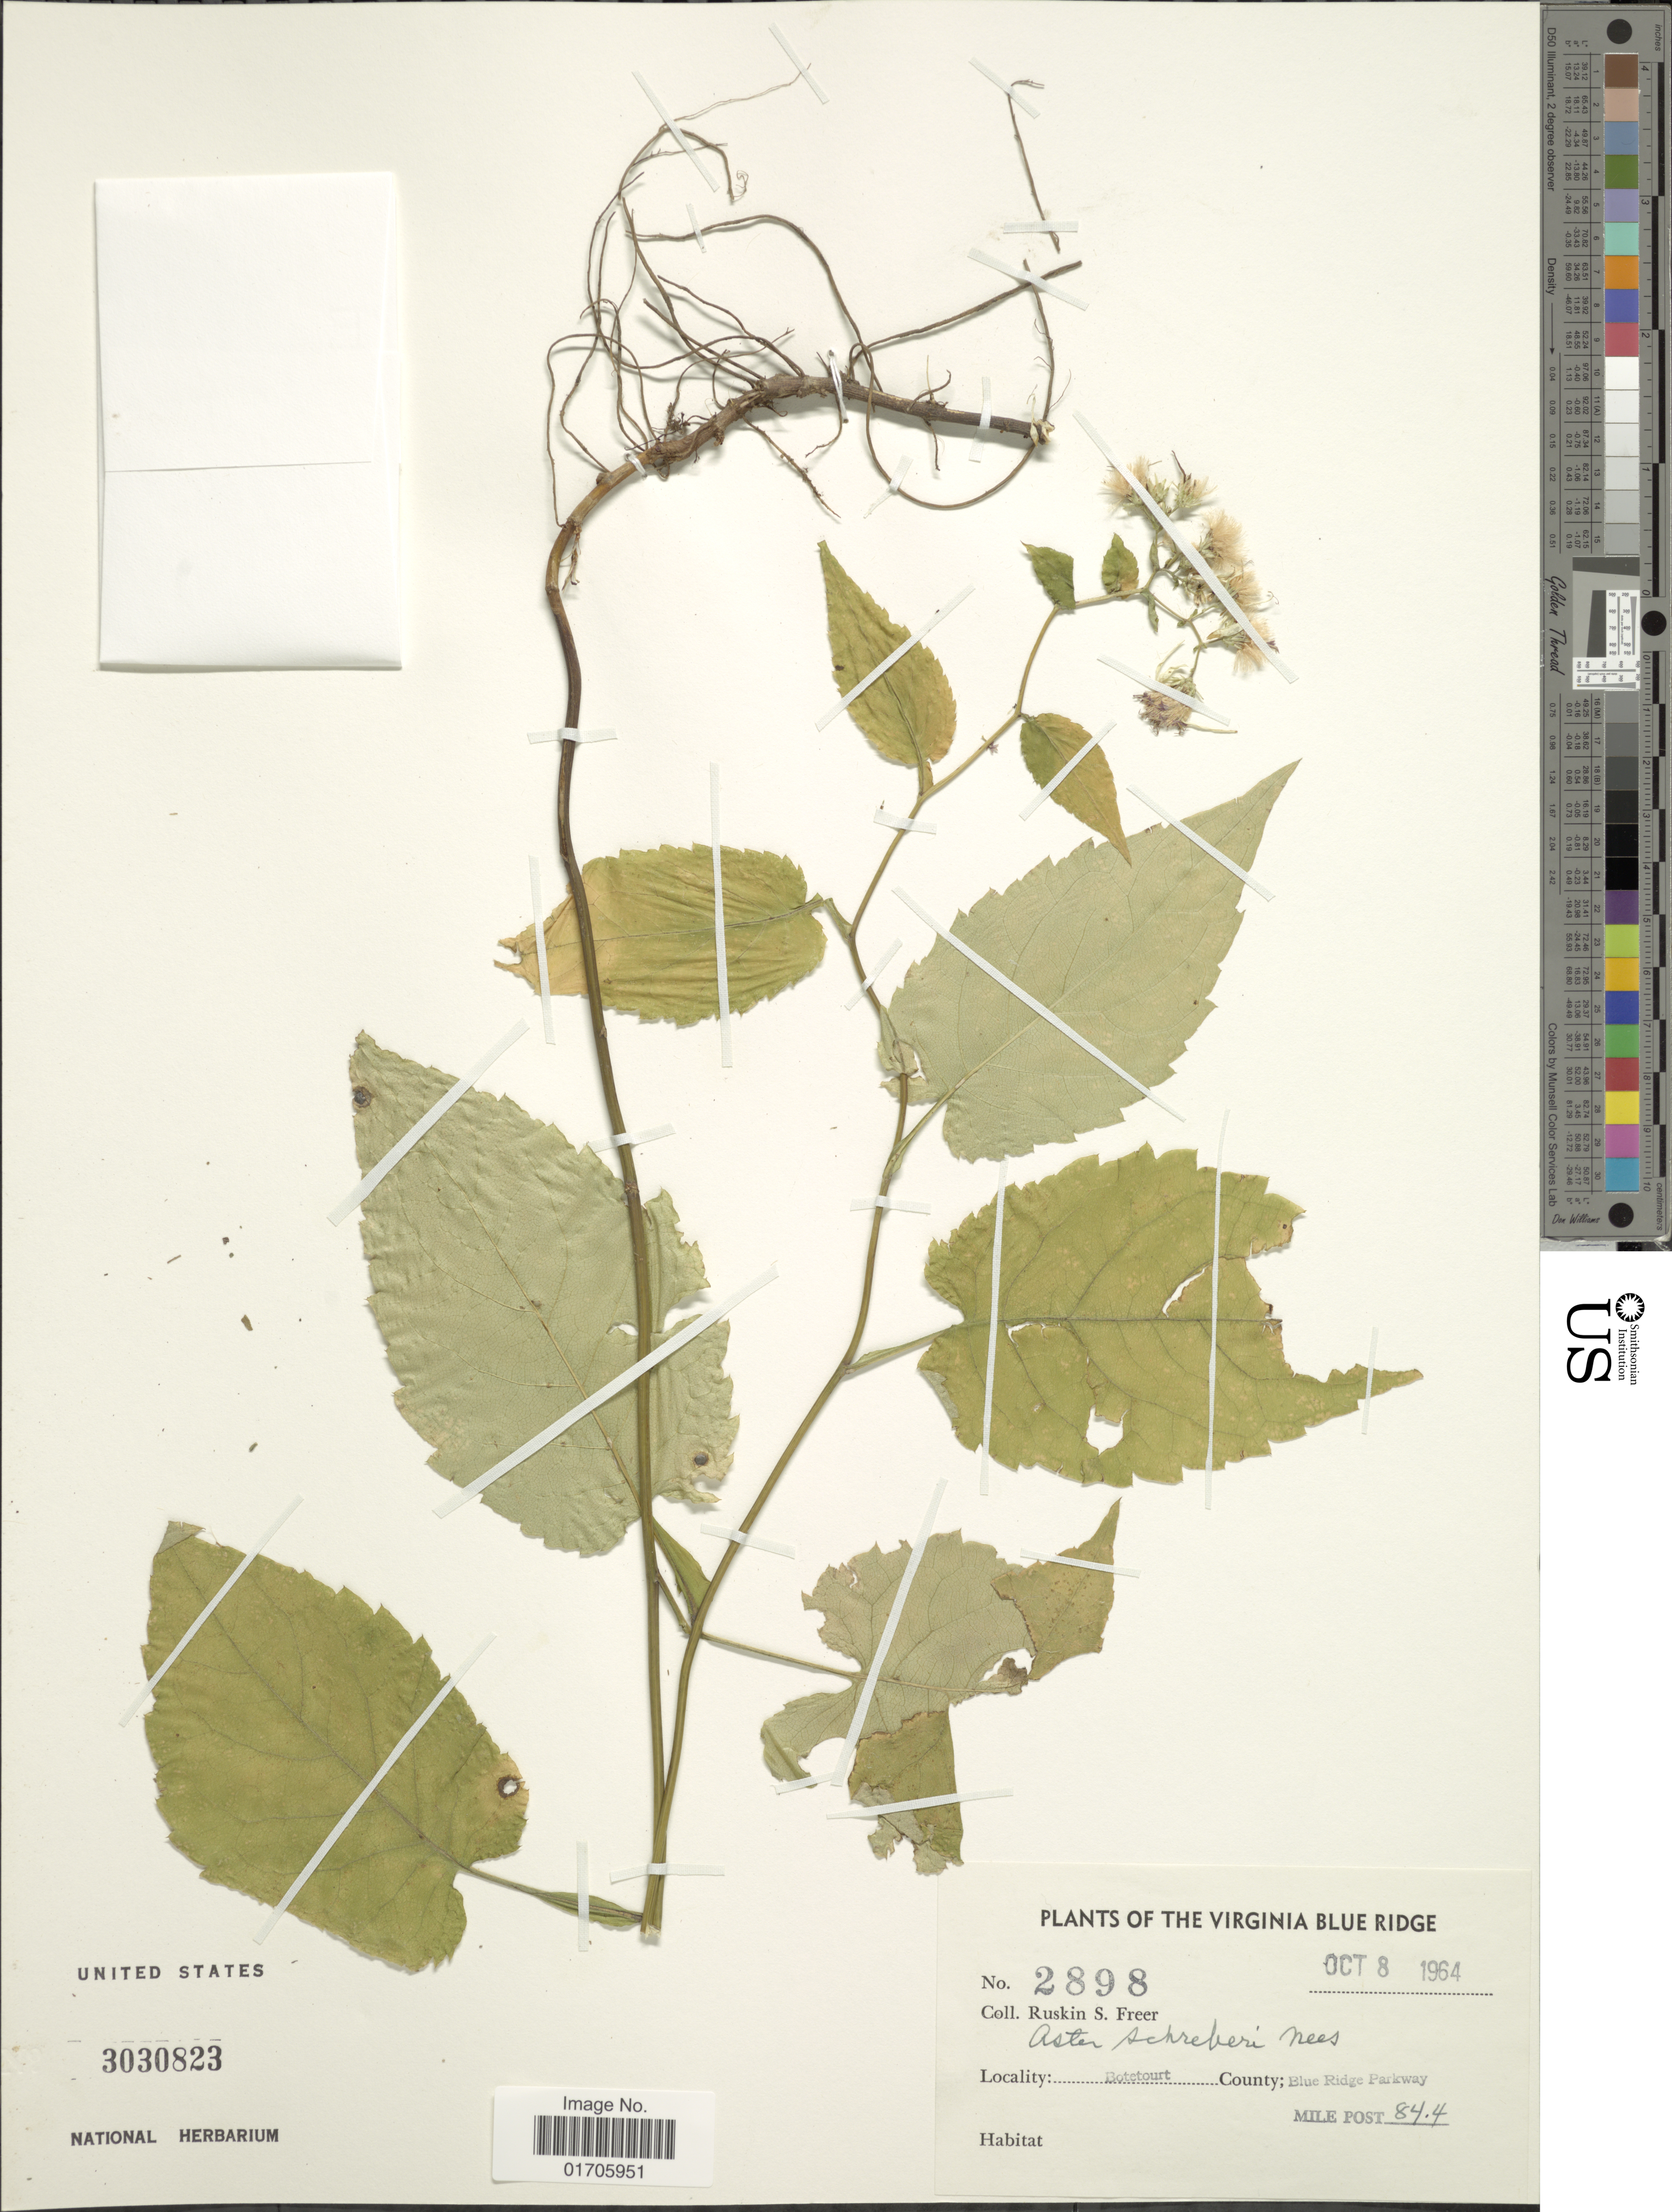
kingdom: Plantae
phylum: Tracheophyta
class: Magnoliopsida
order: Asterales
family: Asteraceae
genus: Eurybia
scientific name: Eurybia schreberi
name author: (Nees) Nees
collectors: R. Freer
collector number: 2898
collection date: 1964-10-08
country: United States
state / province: Virginia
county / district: Botetourt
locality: Virginia Blue Ridge. Botetourt County: Blue Ridge Parkway. Mile Post 84.4.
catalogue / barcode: US 3030823